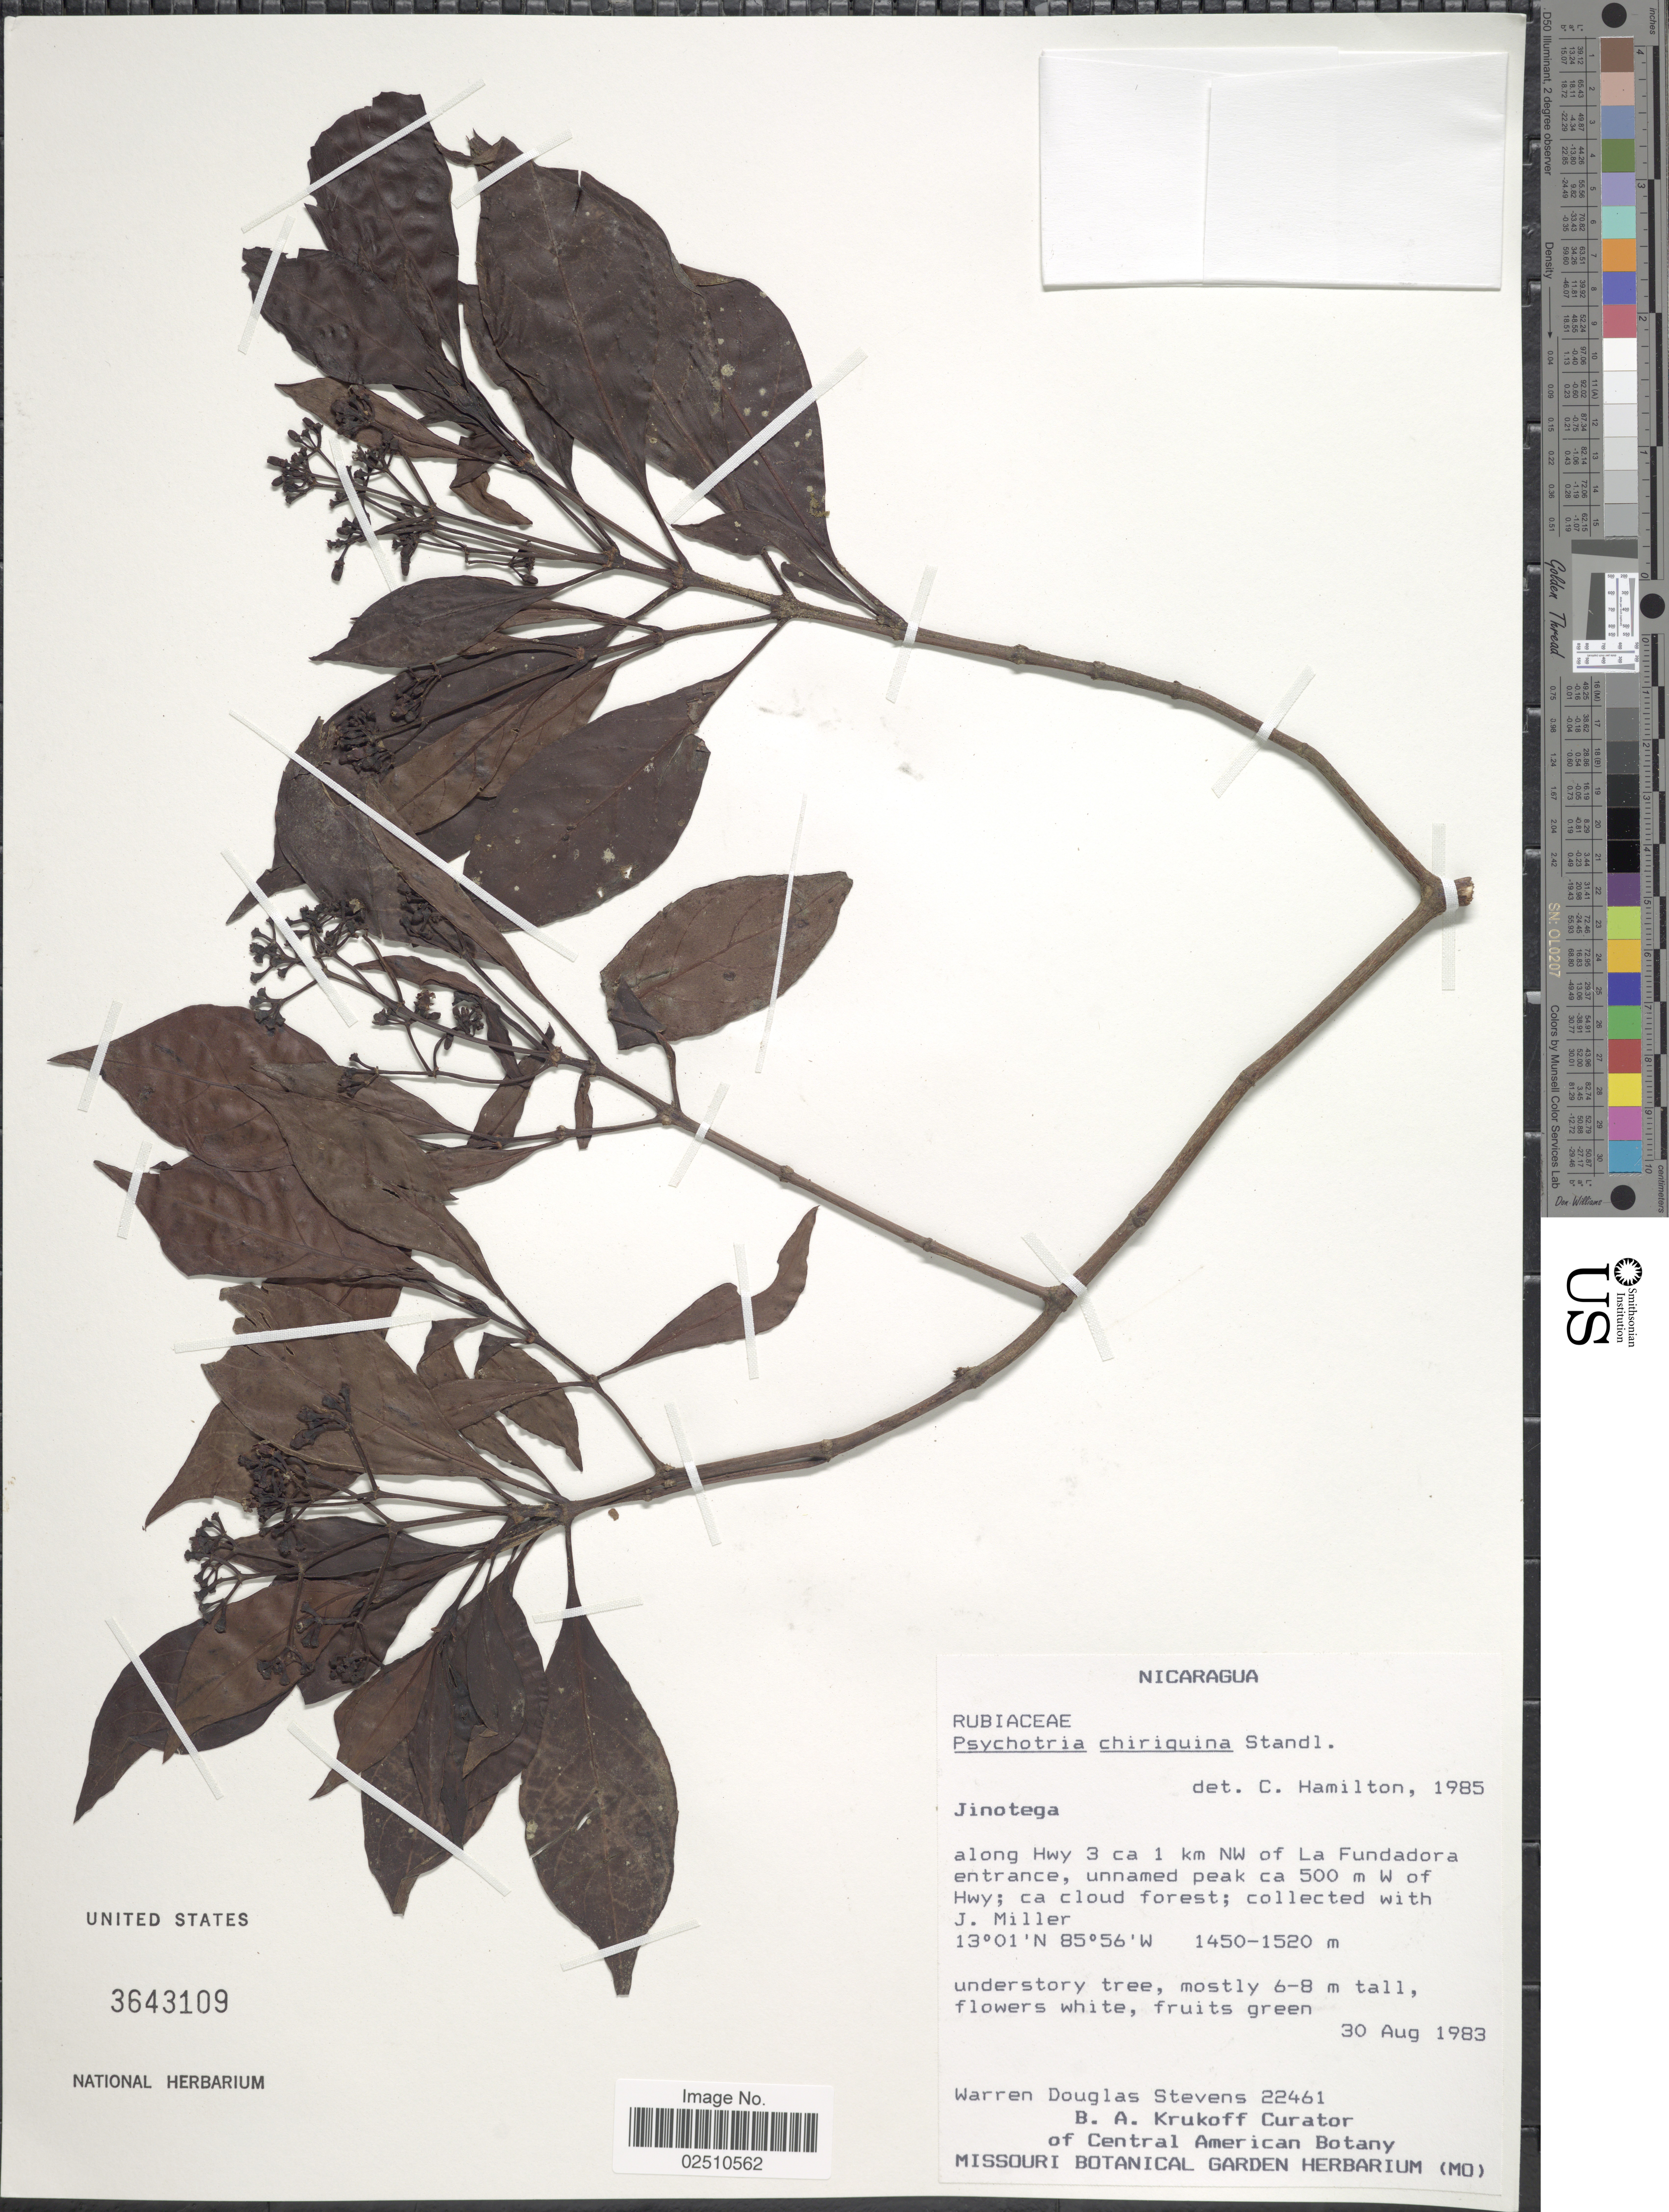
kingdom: Plantae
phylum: Tracheophyta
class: Magnoliopsida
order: Gentianales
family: Rubiaceae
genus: Psychotria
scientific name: Psychotria chiriquina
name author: Standl.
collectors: W. D. Stevens & J. Miller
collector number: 22461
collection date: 1983-08-30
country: Nicaragua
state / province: Jinotega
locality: Along Hwy 3 ca 1 km NW of La Fundadora entrance, unnamed peak ca 500 m W of Hwy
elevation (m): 1450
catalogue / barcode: US 3643109